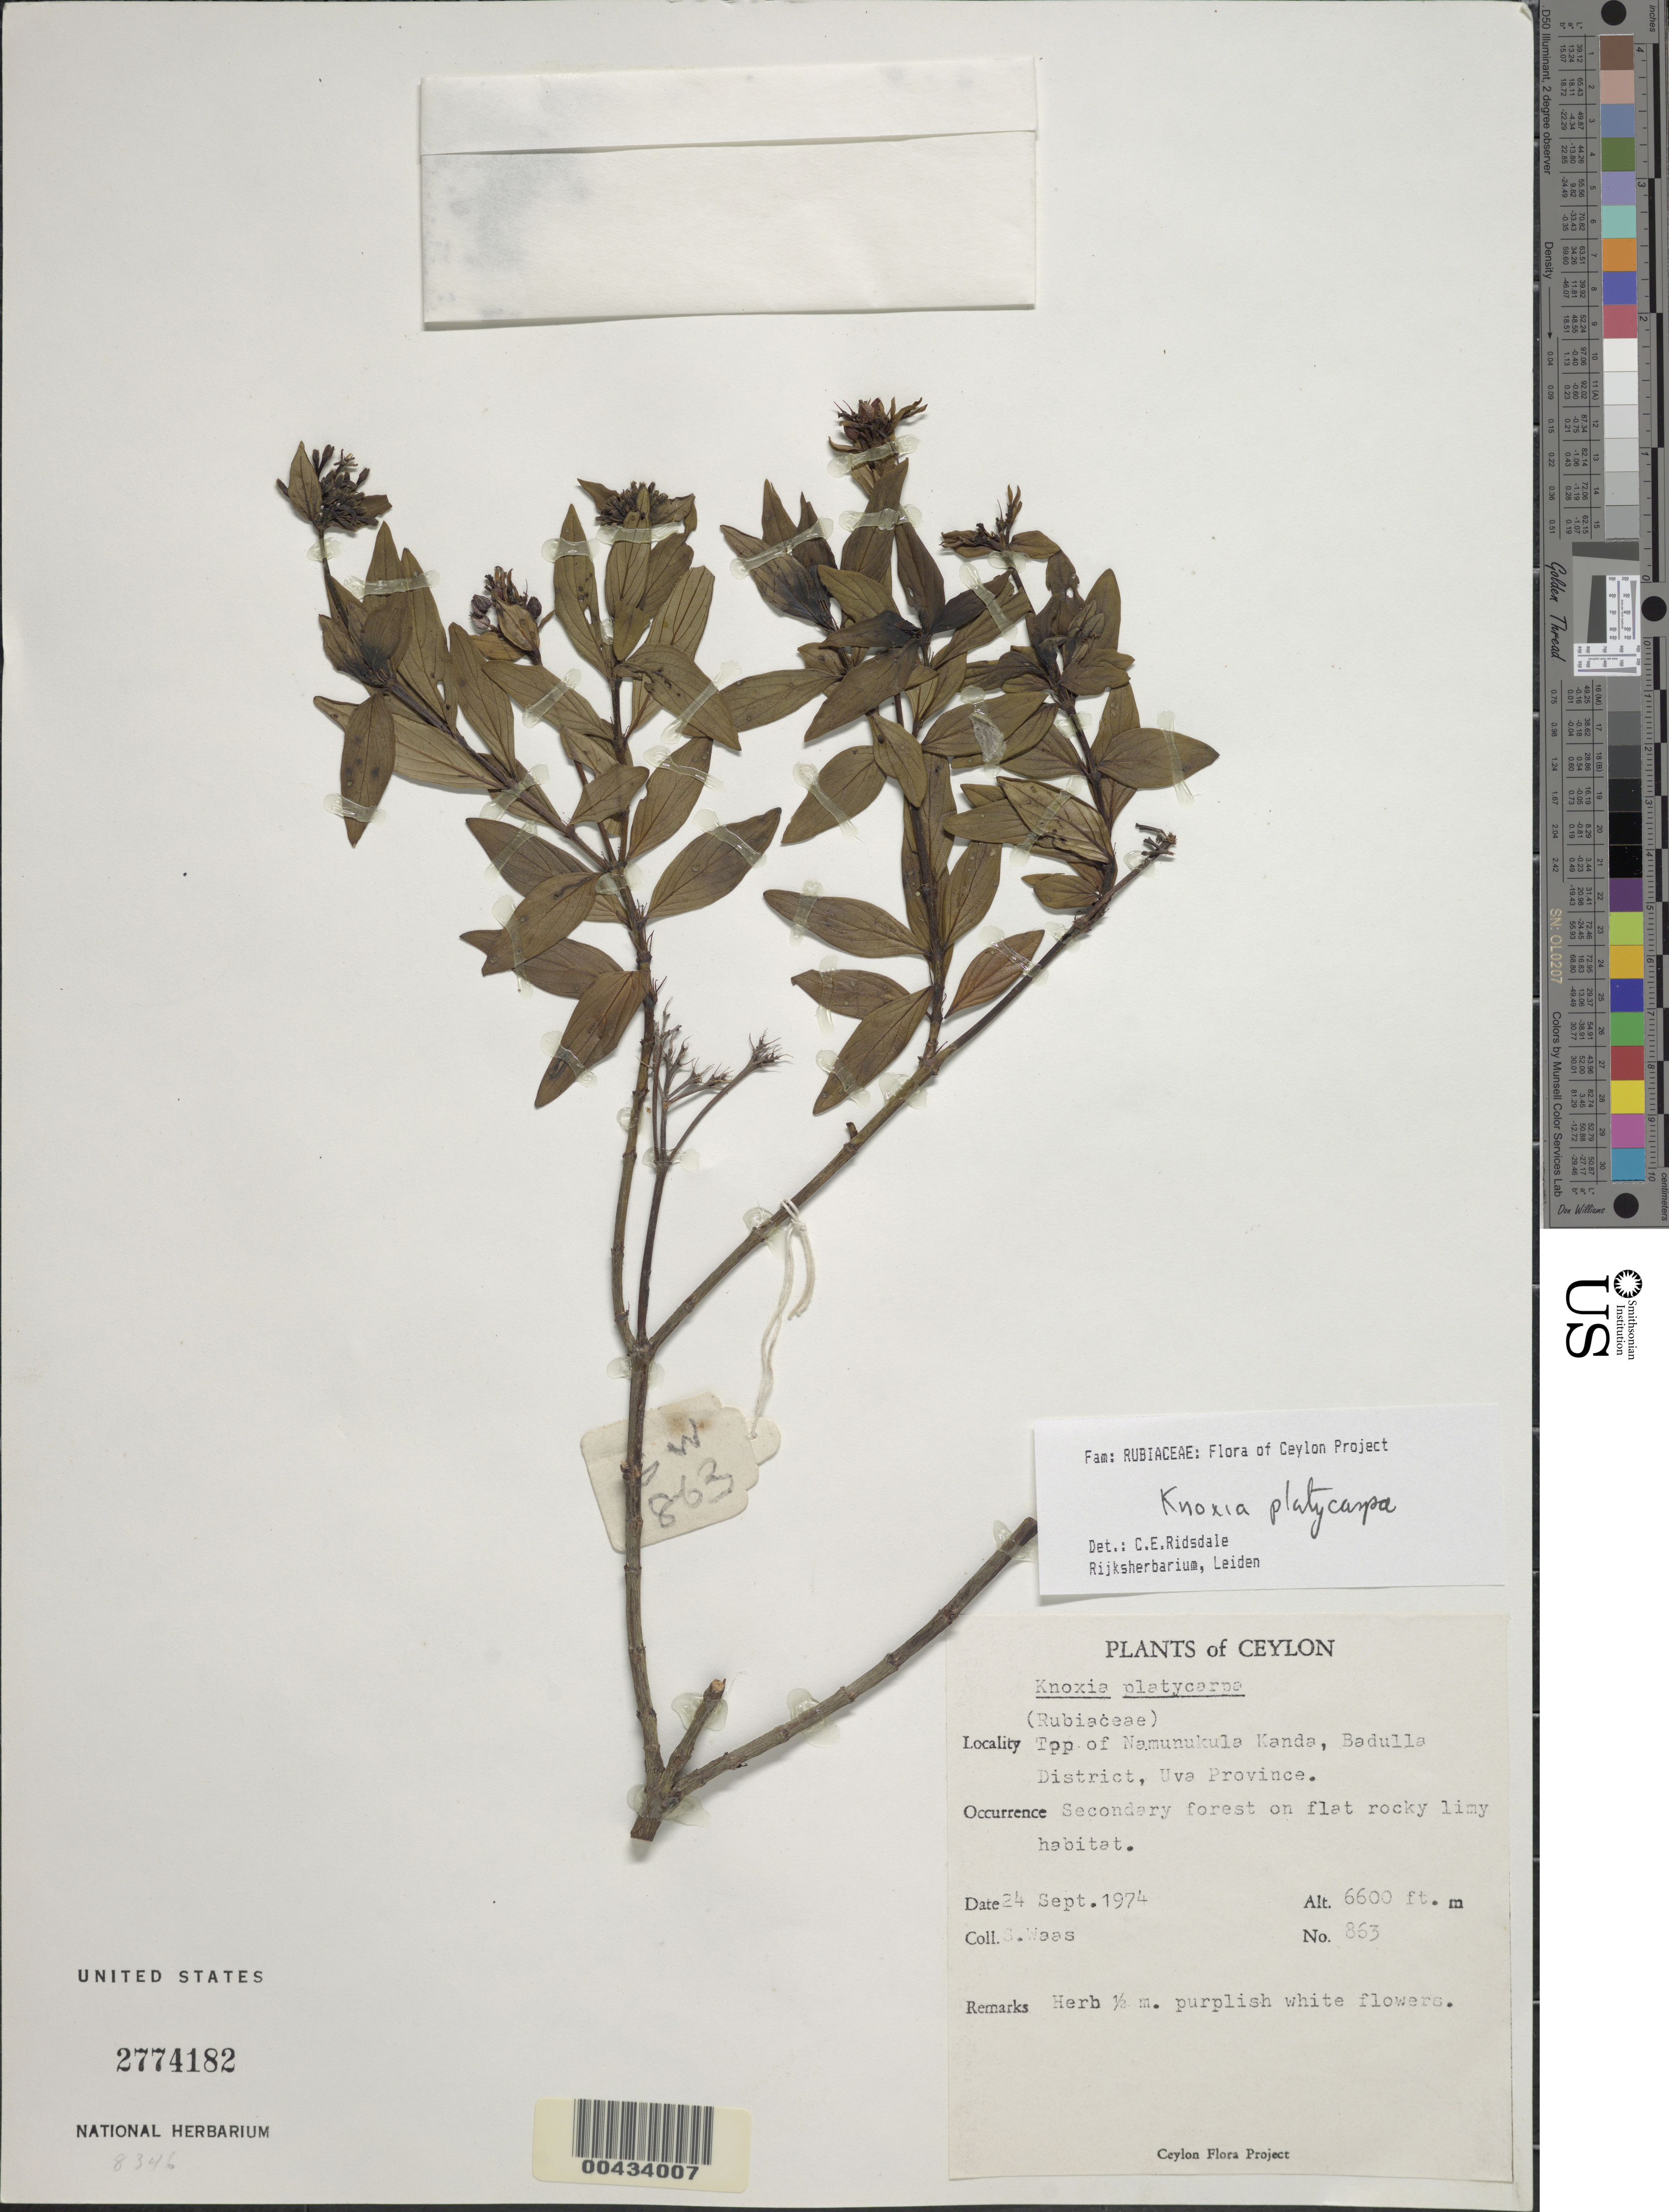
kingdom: Plantae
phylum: Tracheophyta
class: Magnoliopsida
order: Gentianales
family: Rubiaceae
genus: Knoxia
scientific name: Knoxia platycarpa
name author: Arn.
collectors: S. Waas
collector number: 863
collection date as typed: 24 Sep 1974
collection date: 1974-09-24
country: Sri Lanka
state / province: Uva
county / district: Badulla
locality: Top of Namunukula Kanda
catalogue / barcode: US 2774182